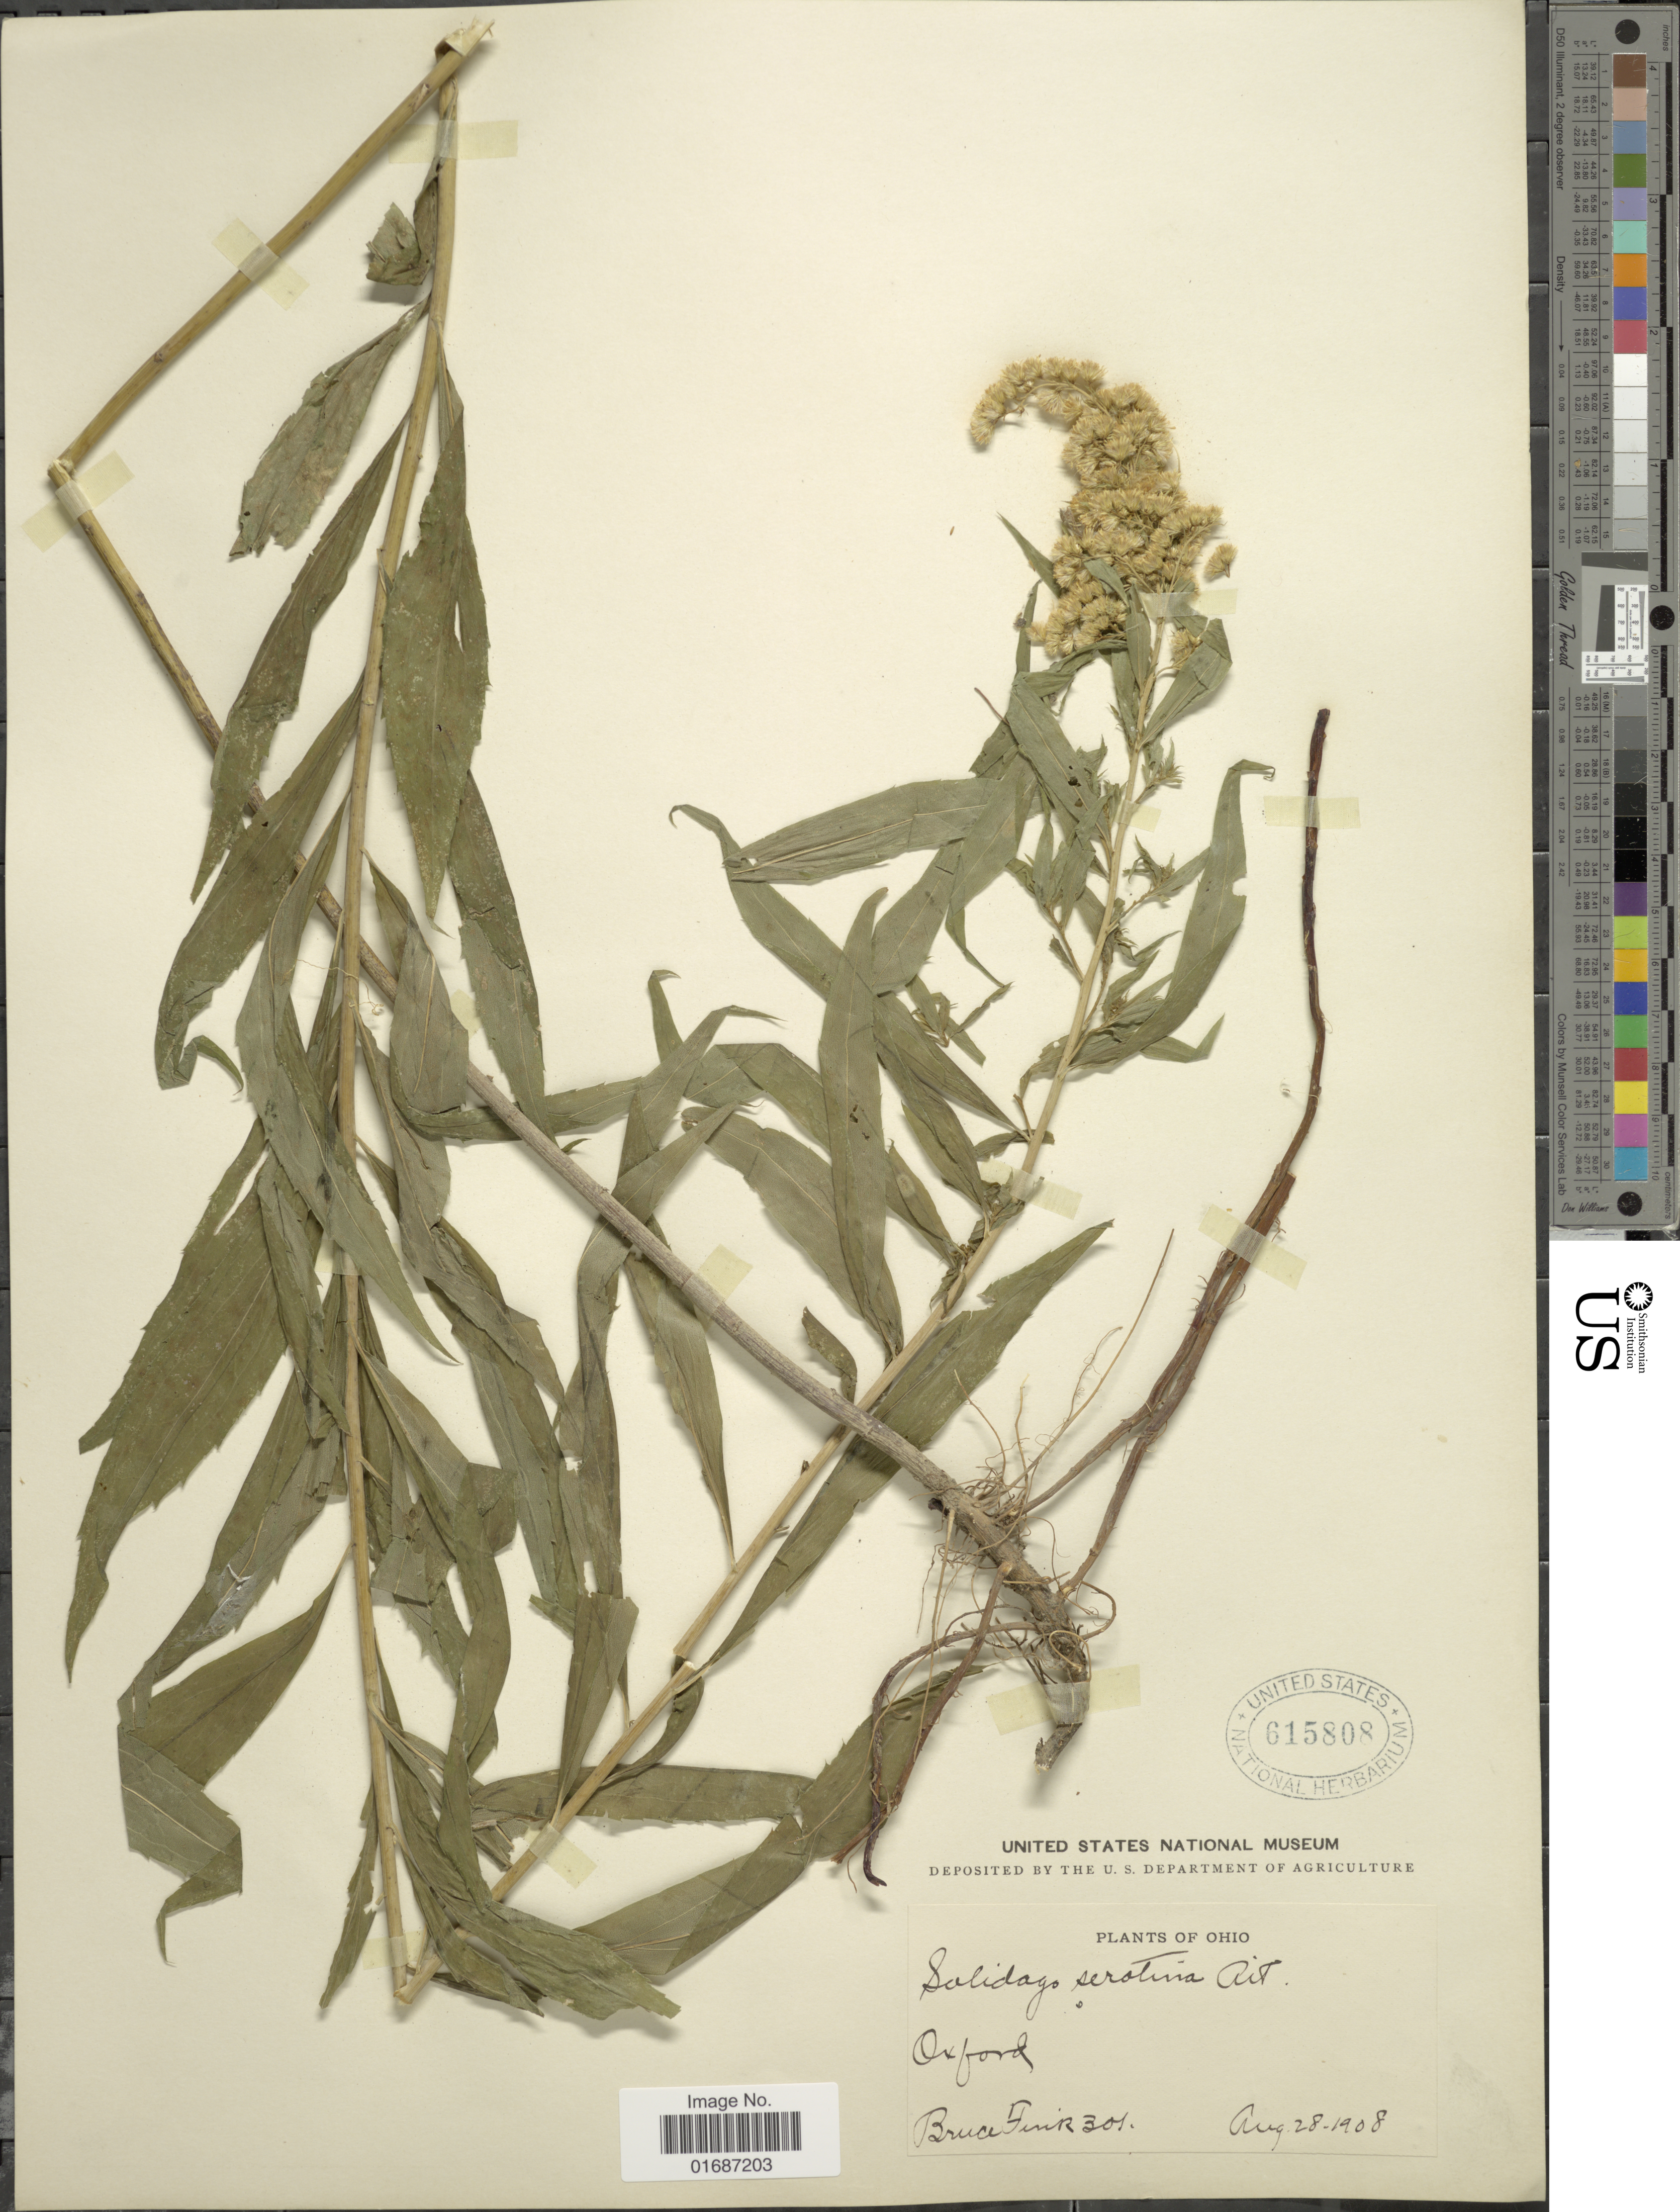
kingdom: Plantae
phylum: Tracheophyta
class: Magnoliopsida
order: Asterales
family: Asteraceae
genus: Solidago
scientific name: Solidago gigantea var. leiophylla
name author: Fernald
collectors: B. Fink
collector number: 301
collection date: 1908-08-28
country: United States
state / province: Ohio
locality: Oxford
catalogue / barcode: US 615808